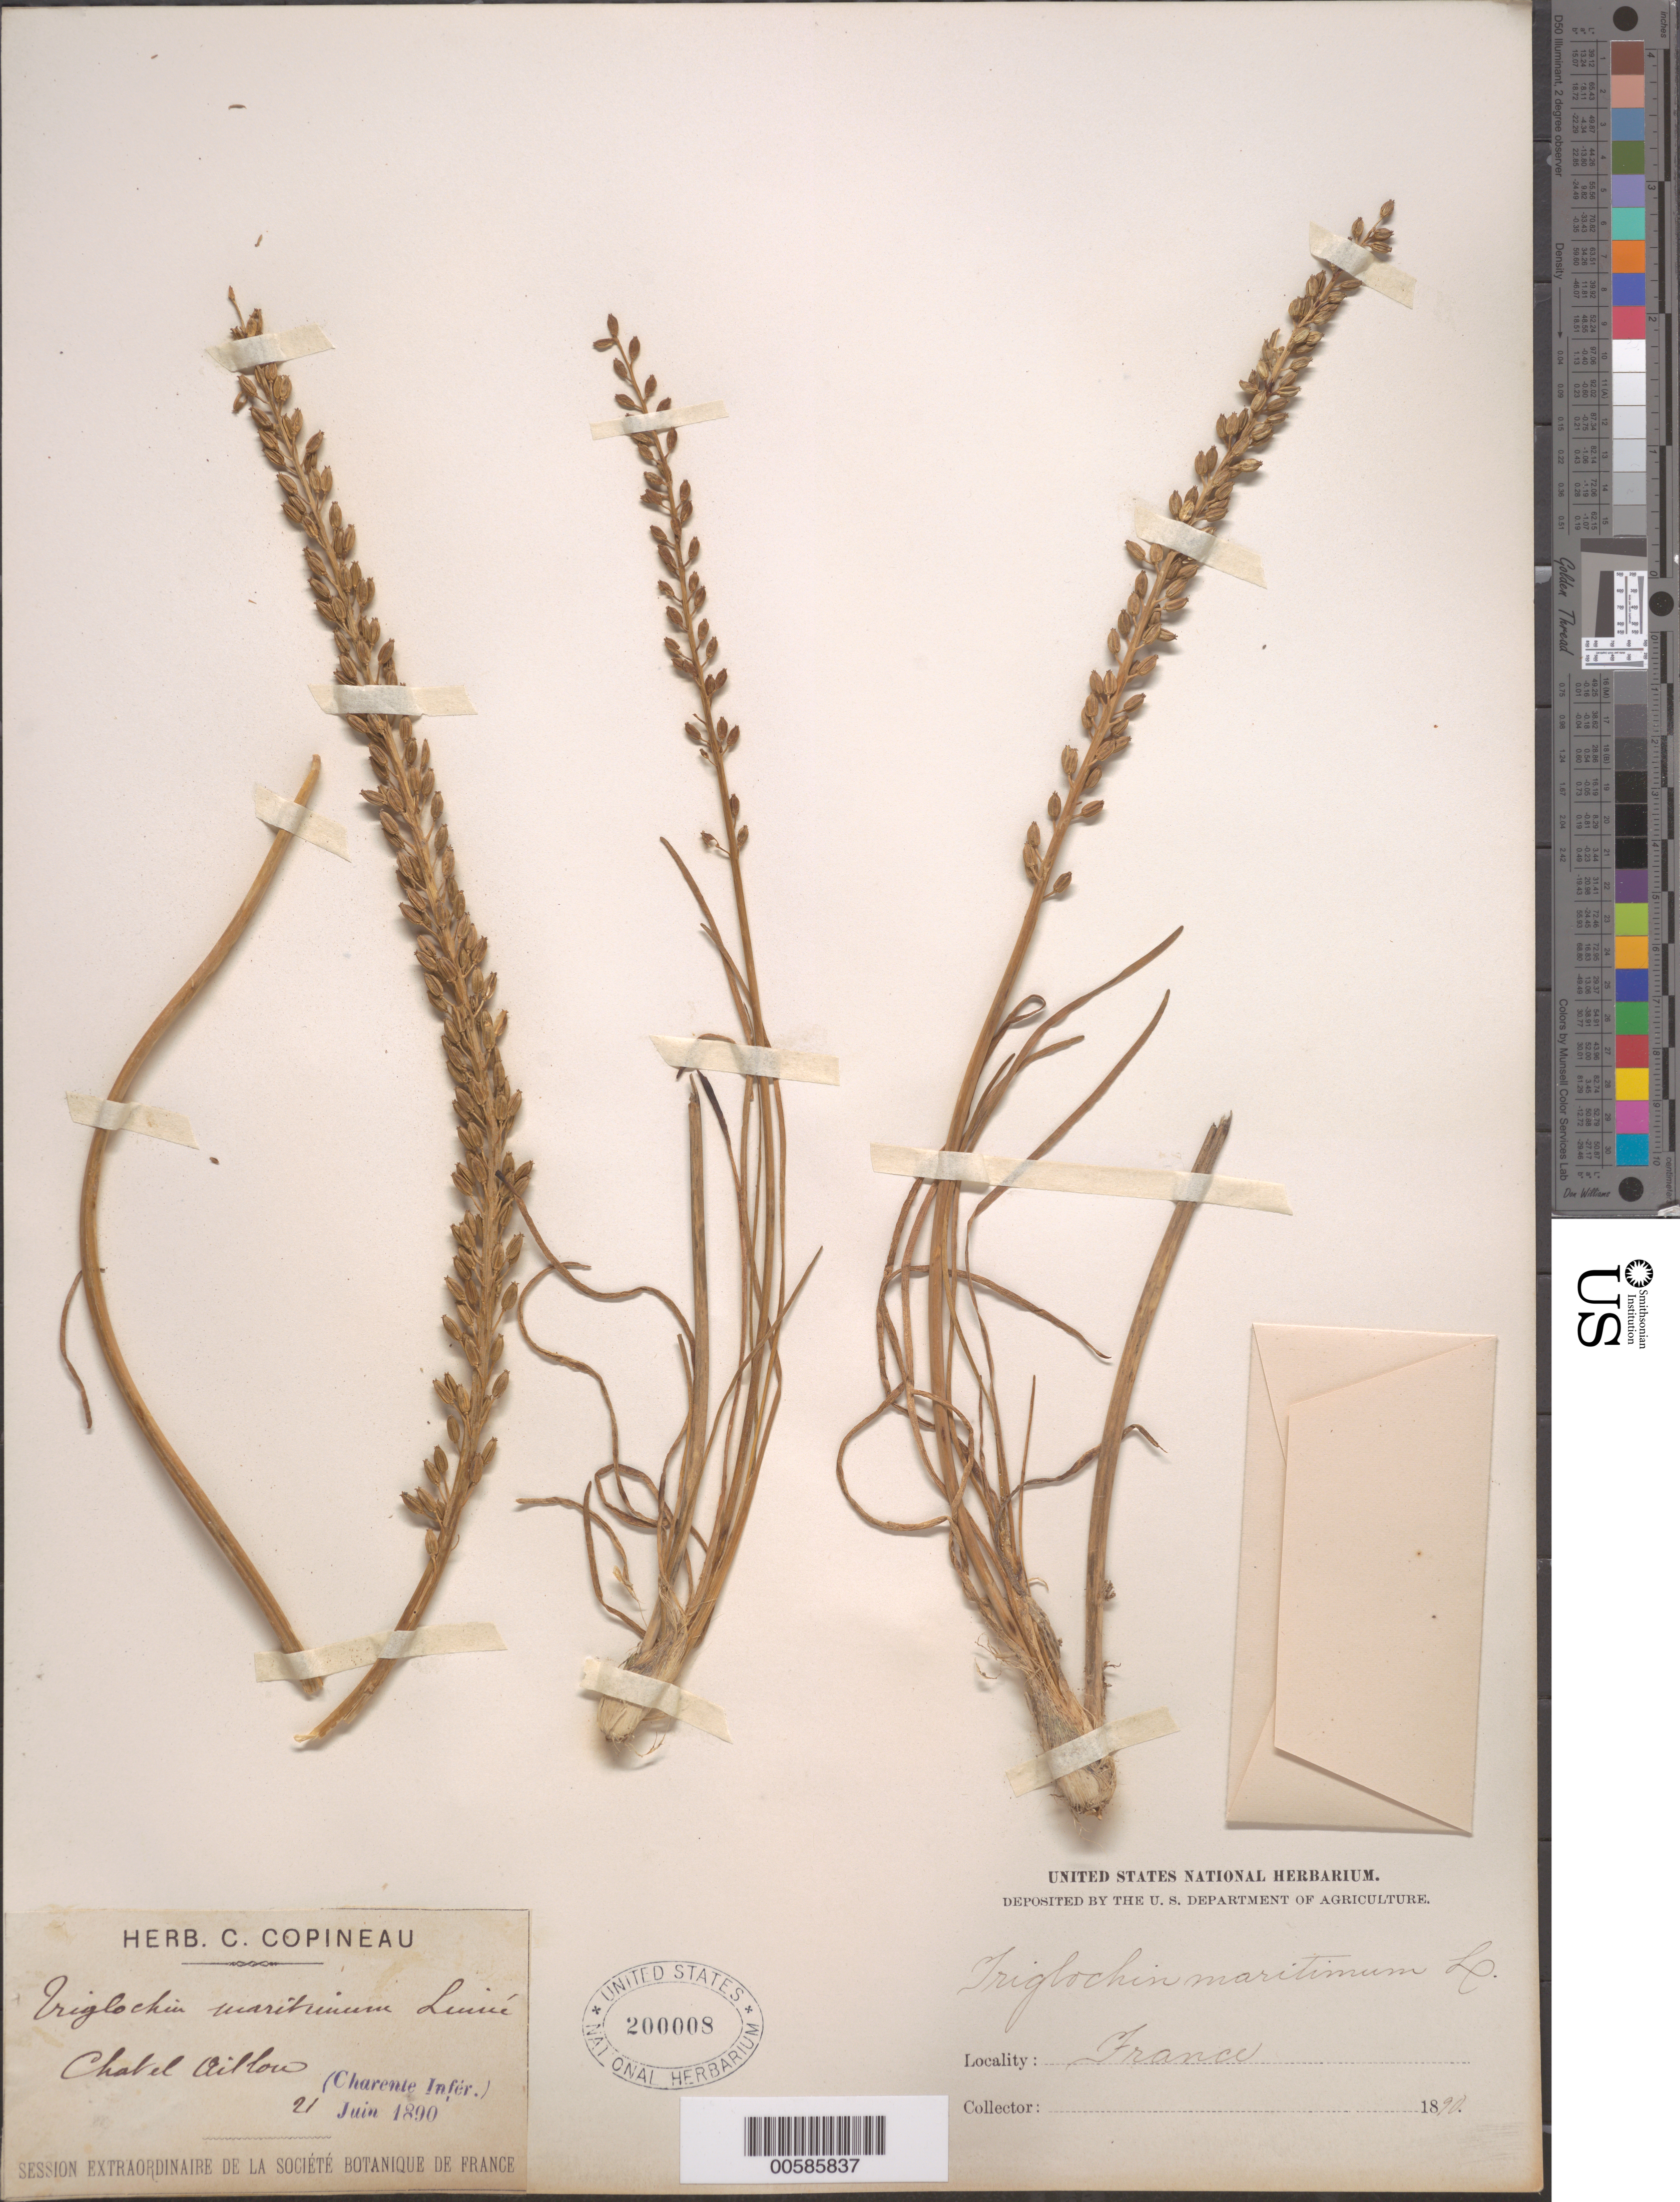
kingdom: Plantae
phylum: Tracheophyta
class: Liliopsida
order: Alismatales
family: Juncaginaceae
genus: Triglochin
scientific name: Triglochin maritima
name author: L.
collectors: C. Copineau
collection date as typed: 21 Jun 1890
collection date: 1890-06-21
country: France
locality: Charenie Infer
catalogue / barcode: US 200008